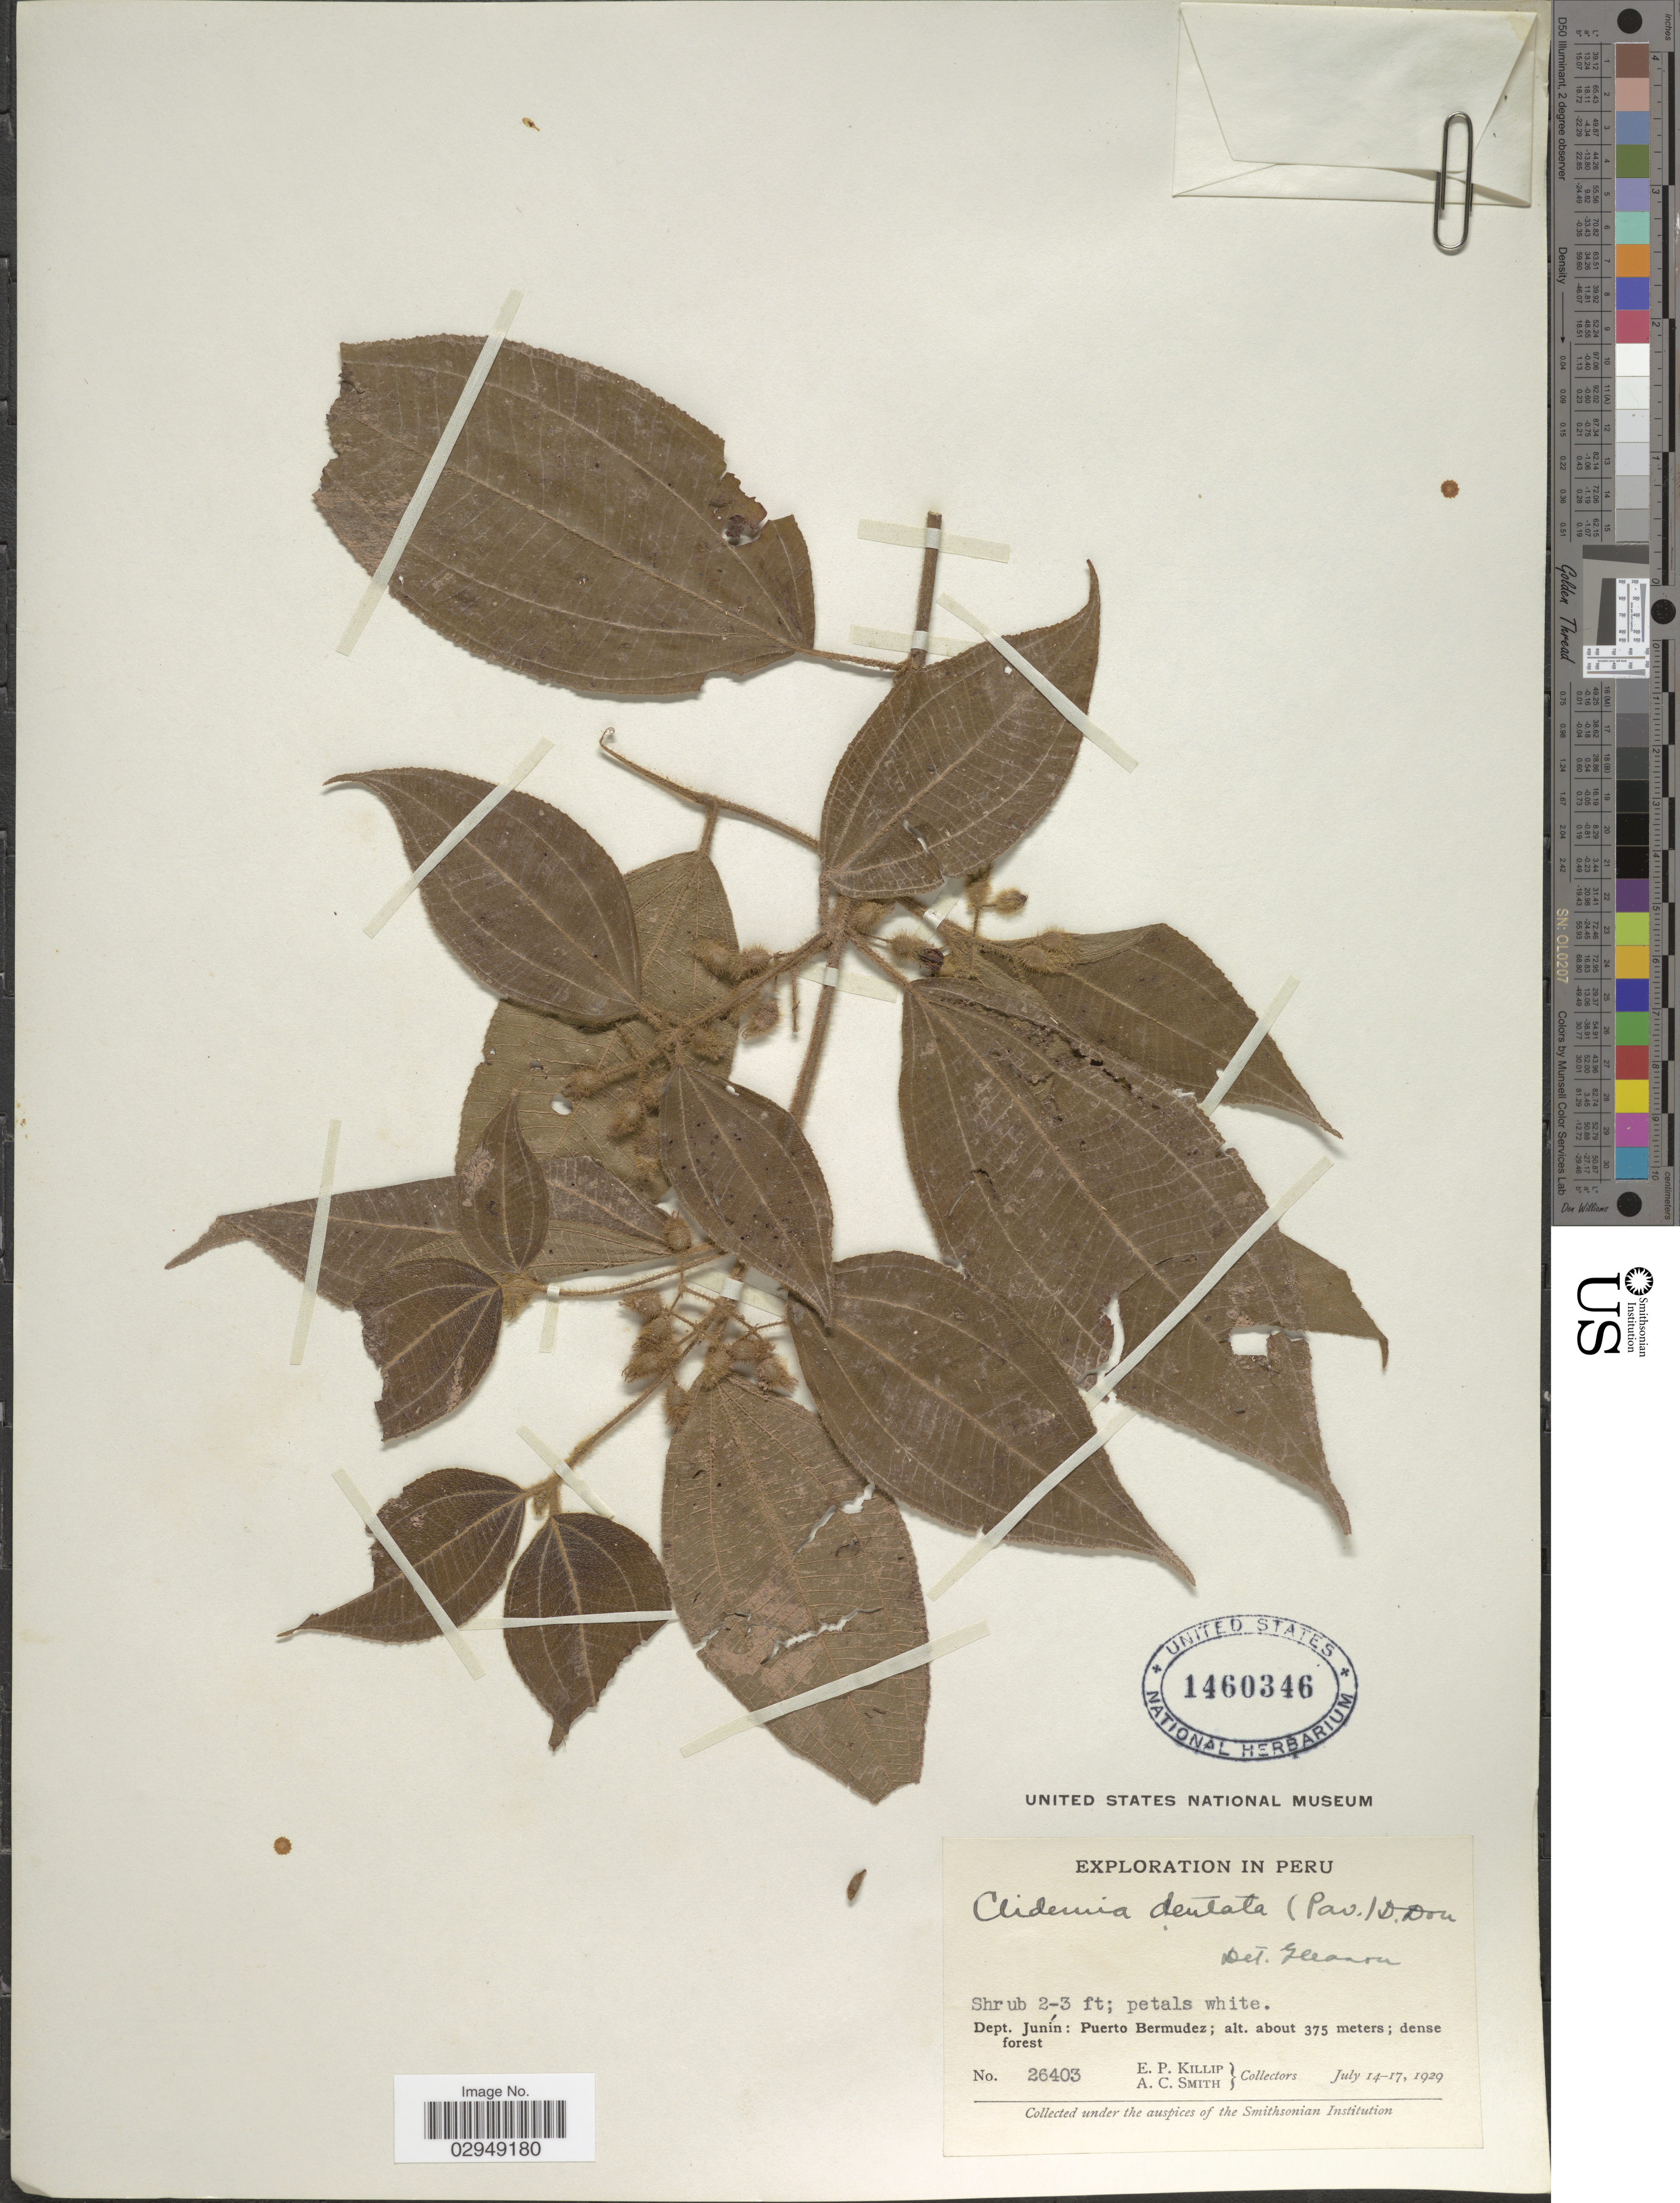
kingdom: Plantae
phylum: Tracheophyta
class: Magnoliopsida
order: Myrtales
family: Melastomataceae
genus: Clidemia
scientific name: Clidemia dentata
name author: D. Don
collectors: E. P. Killip & A. C. Smith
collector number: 26403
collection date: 1929-07-14/1929-07-17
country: Peru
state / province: Junín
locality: Dept. Junín, Puerto Bermudez.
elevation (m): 375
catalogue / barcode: US 1460346